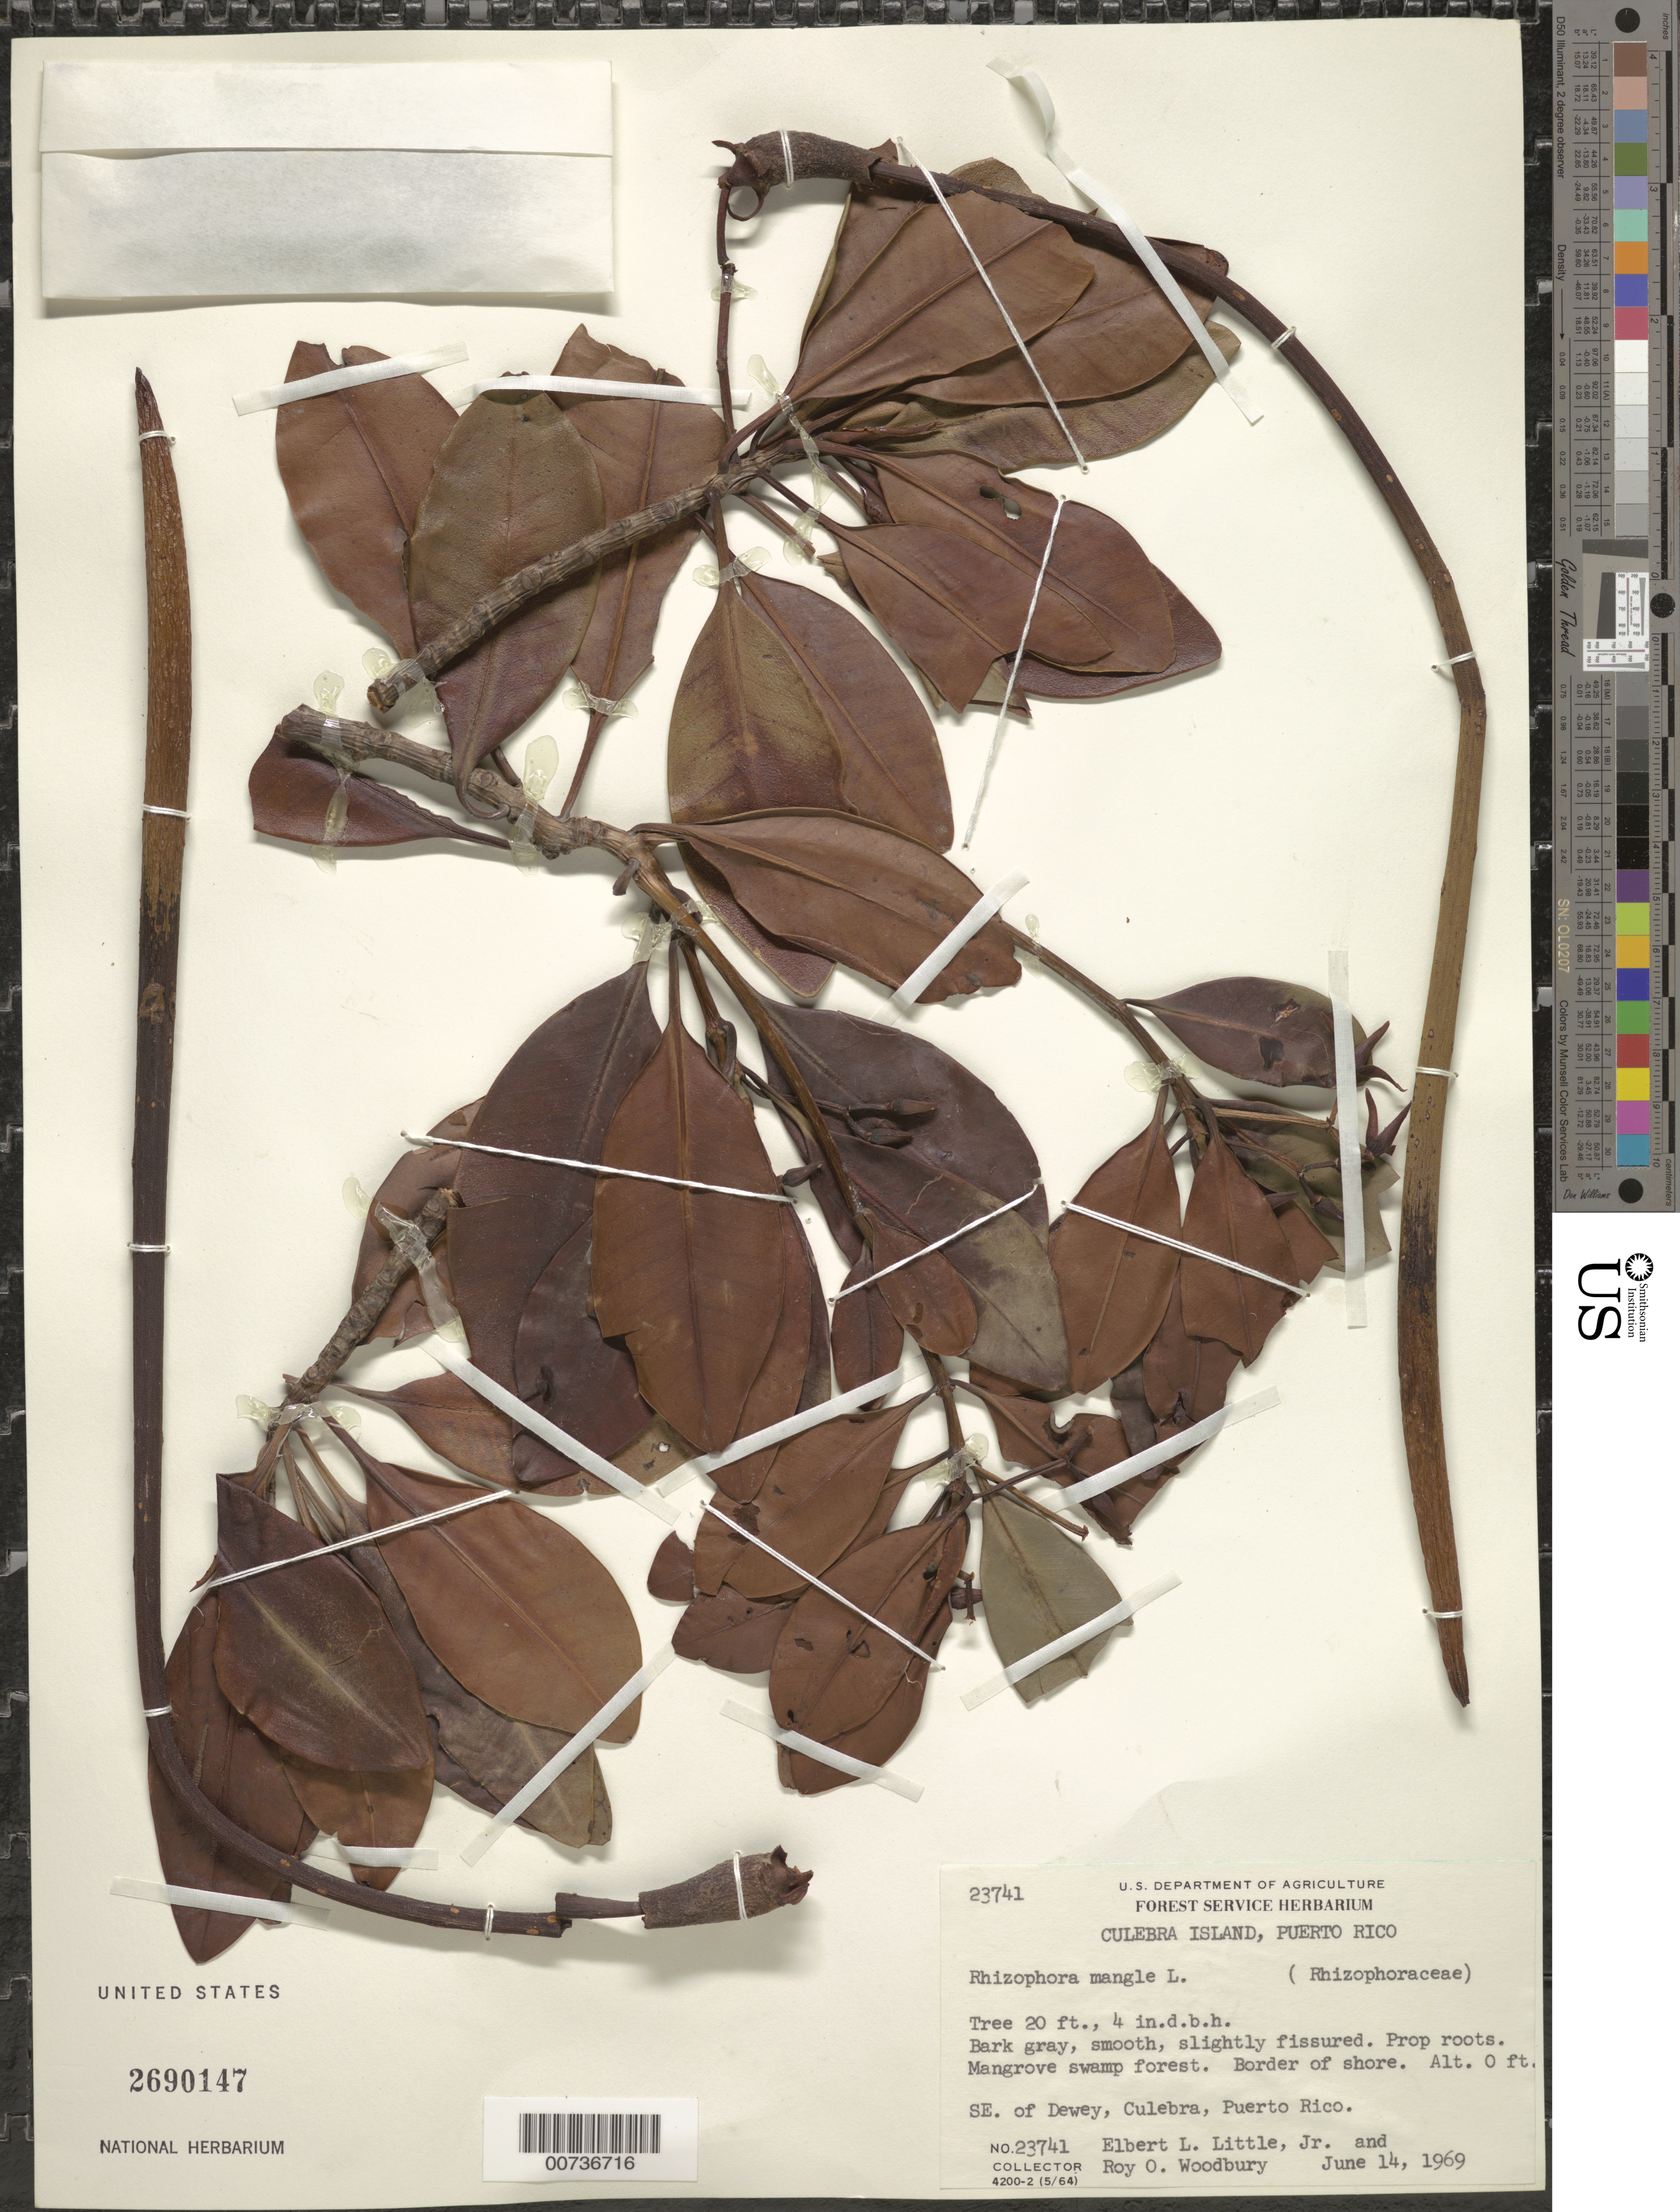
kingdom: Plantae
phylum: Tracheophyta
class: Magnoliopsida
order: Malpighiales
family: Rhizophoraceae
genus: Rhizophora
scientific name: Rhizophora mangle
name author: L.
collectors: E. L. Little & R. O. Woodbury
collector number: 23741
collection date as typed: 14 Jun 1969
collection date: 1969-06-14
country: Puerto Rico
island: Culebra I.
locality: SE of Dewey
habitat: Mangrove swamp forest. Border of shore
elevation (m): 0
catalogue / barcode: US 2690147